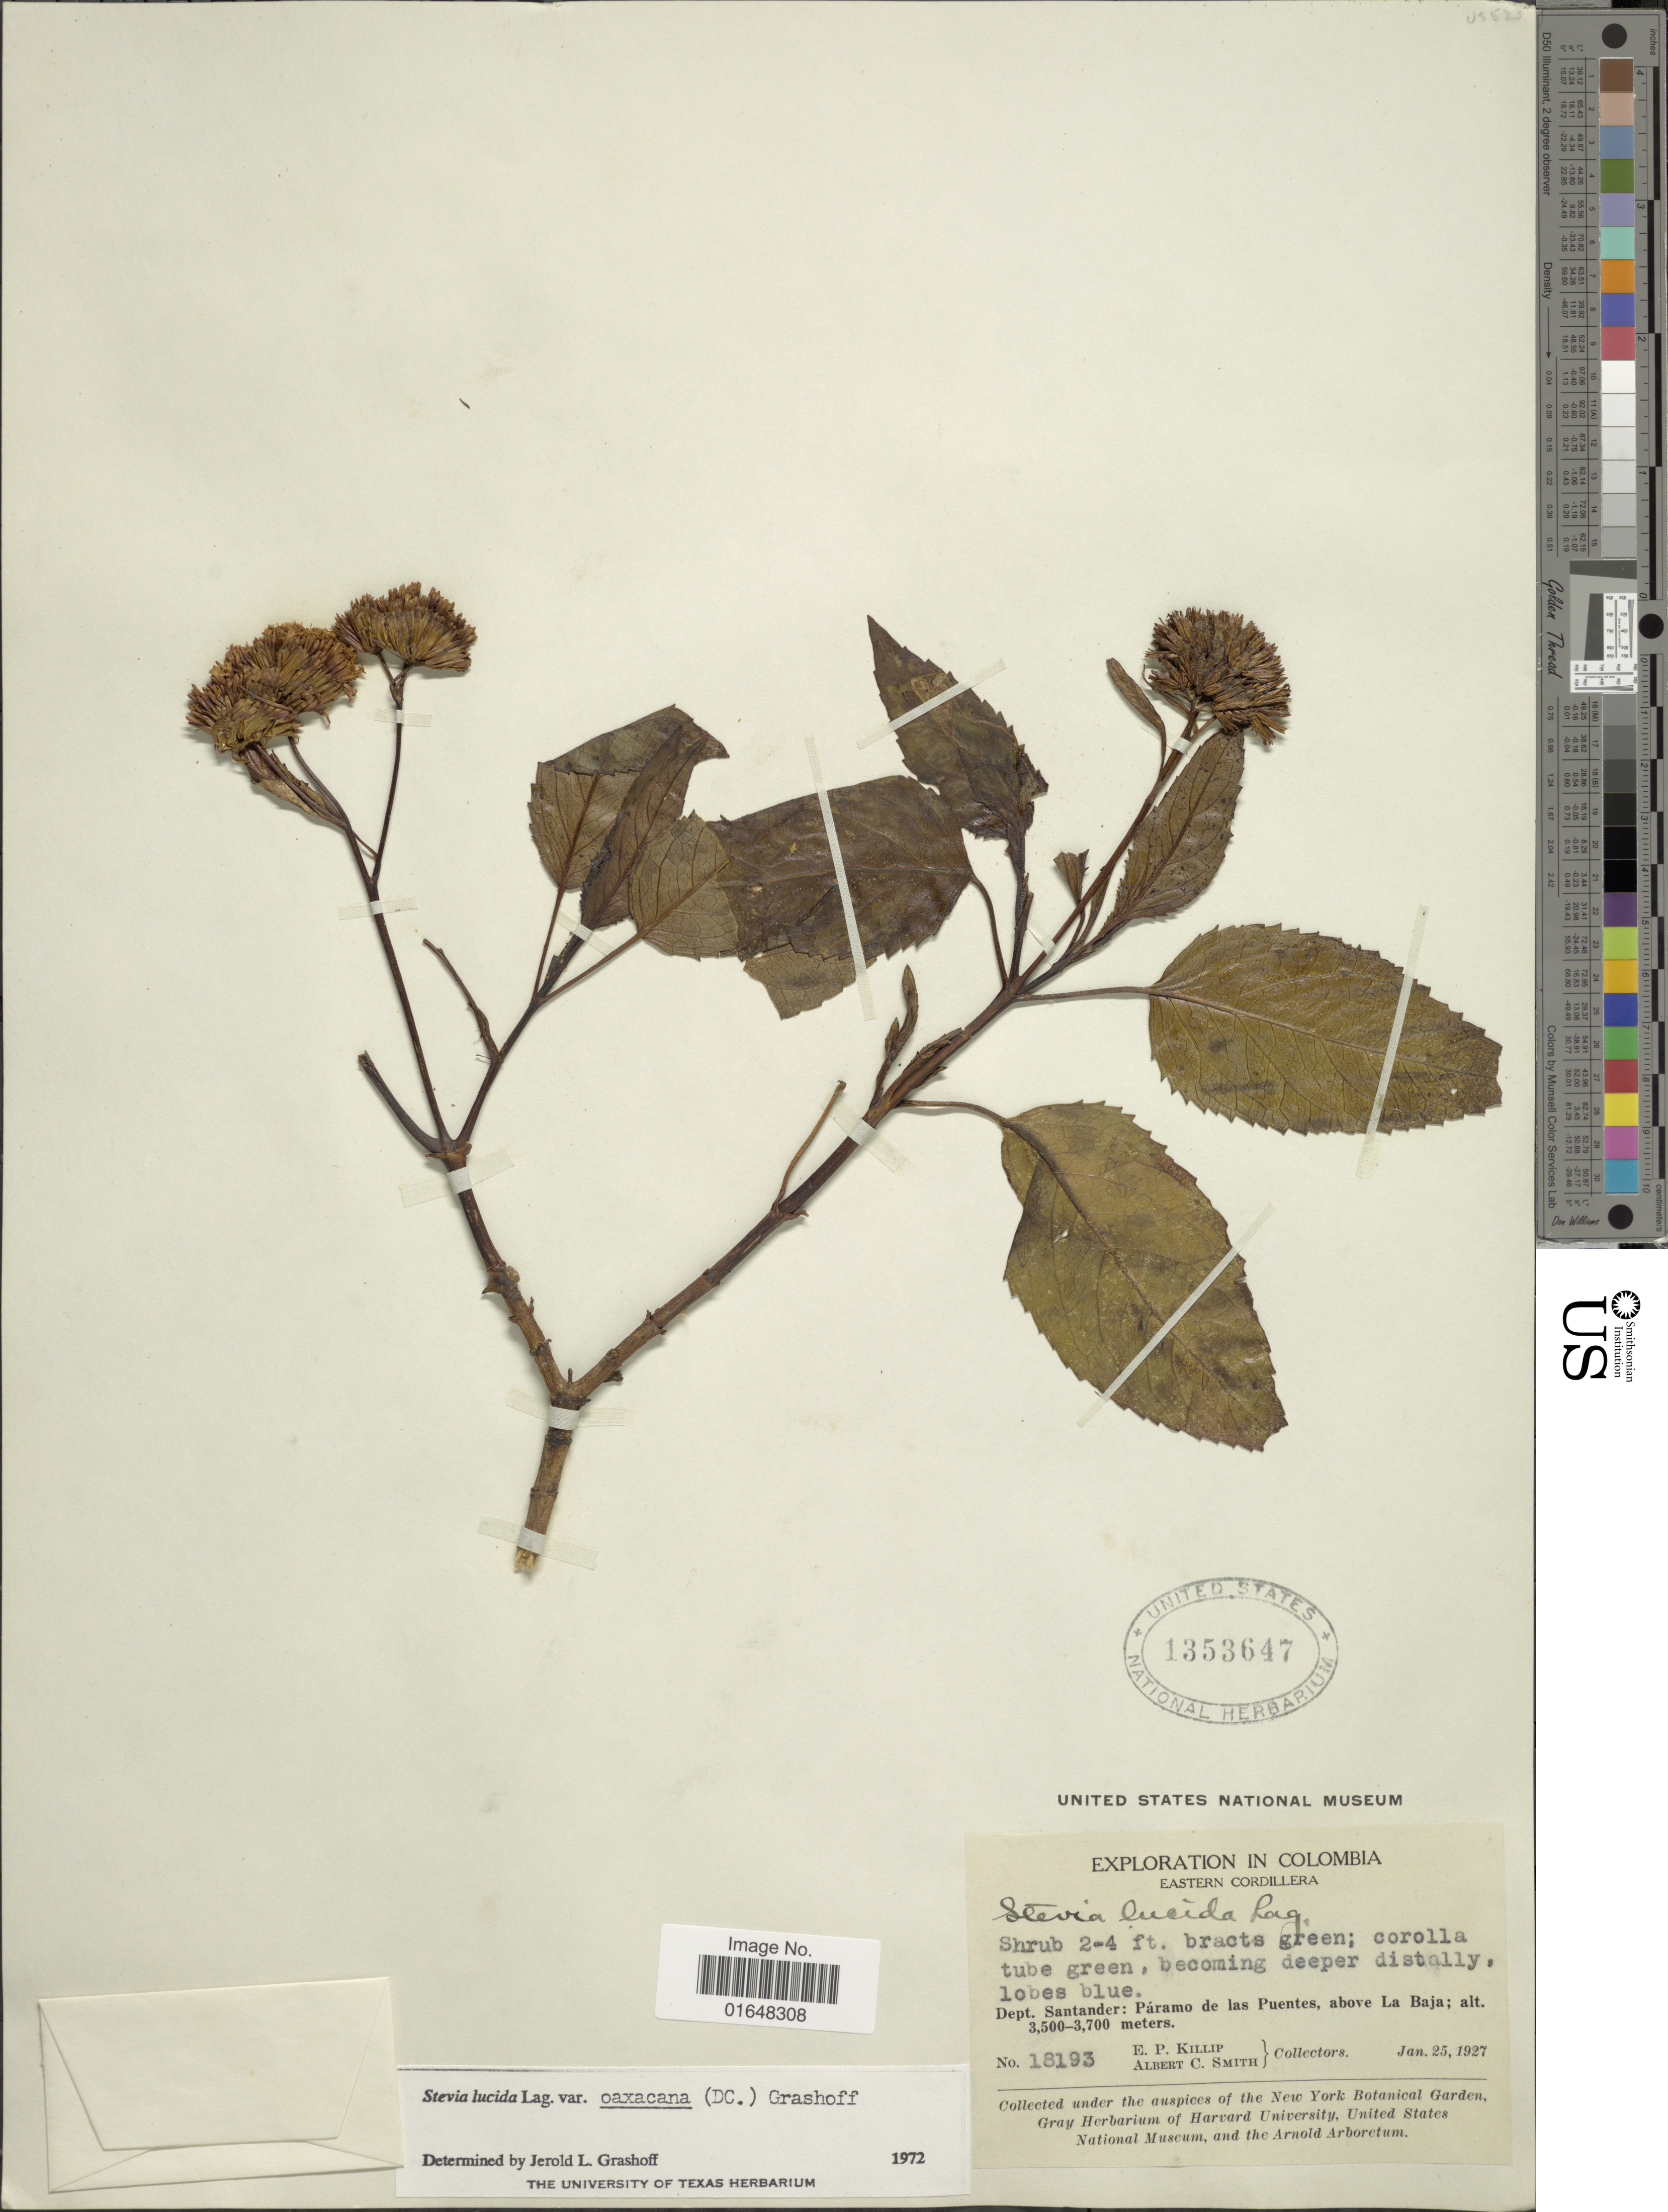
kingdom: Plantae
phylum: Tracheophyta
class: Magnoliopsida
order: Asterales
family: Asteraceae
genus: Stevia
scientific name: Stevia lucida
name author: Lag.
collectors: E. P. Killip & A. C. Smith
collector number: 18193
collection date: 1927-01-25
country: Colombia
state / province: Santander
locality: Eastern Cordillera. Dept. Santander: Páramo de las Puentes, above La Baja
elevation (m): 3500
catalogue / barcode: US 1353647